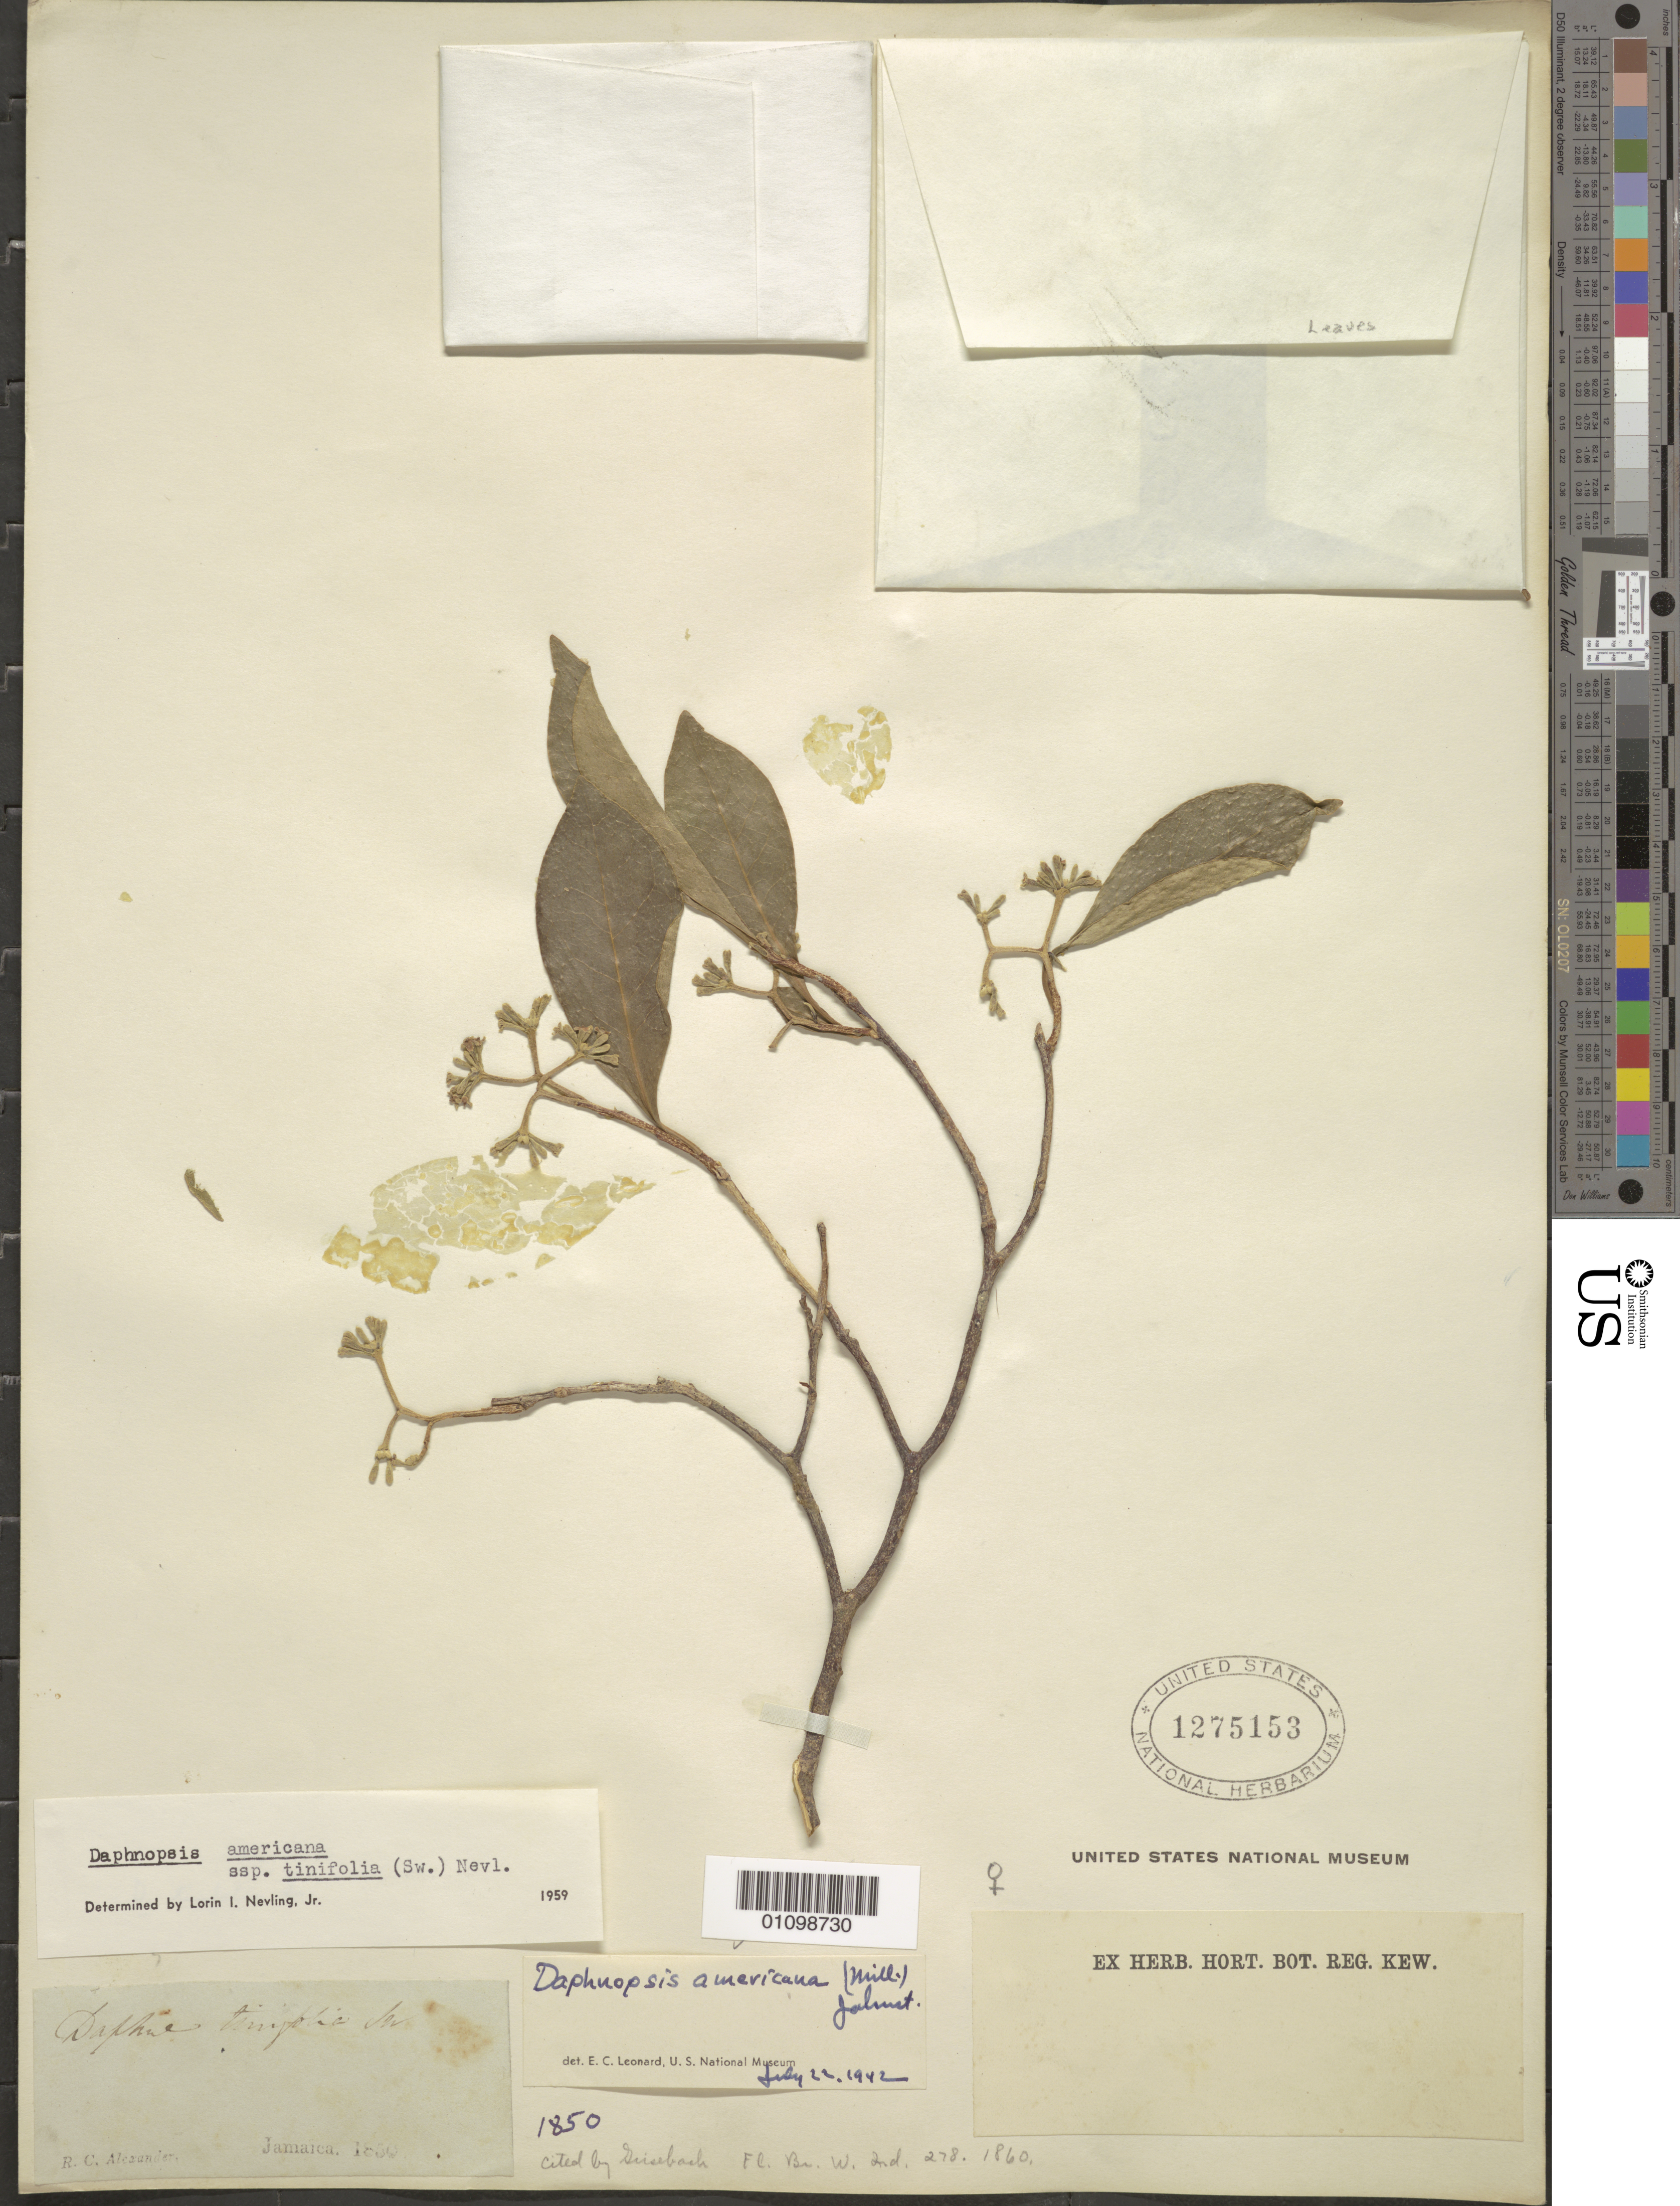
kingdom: Plantae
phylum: Tracheophyta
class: Magnoliopsida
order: Malvales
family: Thymelaeaceae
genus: Daphnopsis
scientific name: Daphnopsis americana subsp. tinifolia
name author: (Sw.) Nevling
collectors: R. C. Alexander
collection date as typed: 1850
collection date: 1850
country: Jamaica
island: Jamaica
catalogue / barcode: US 1275153